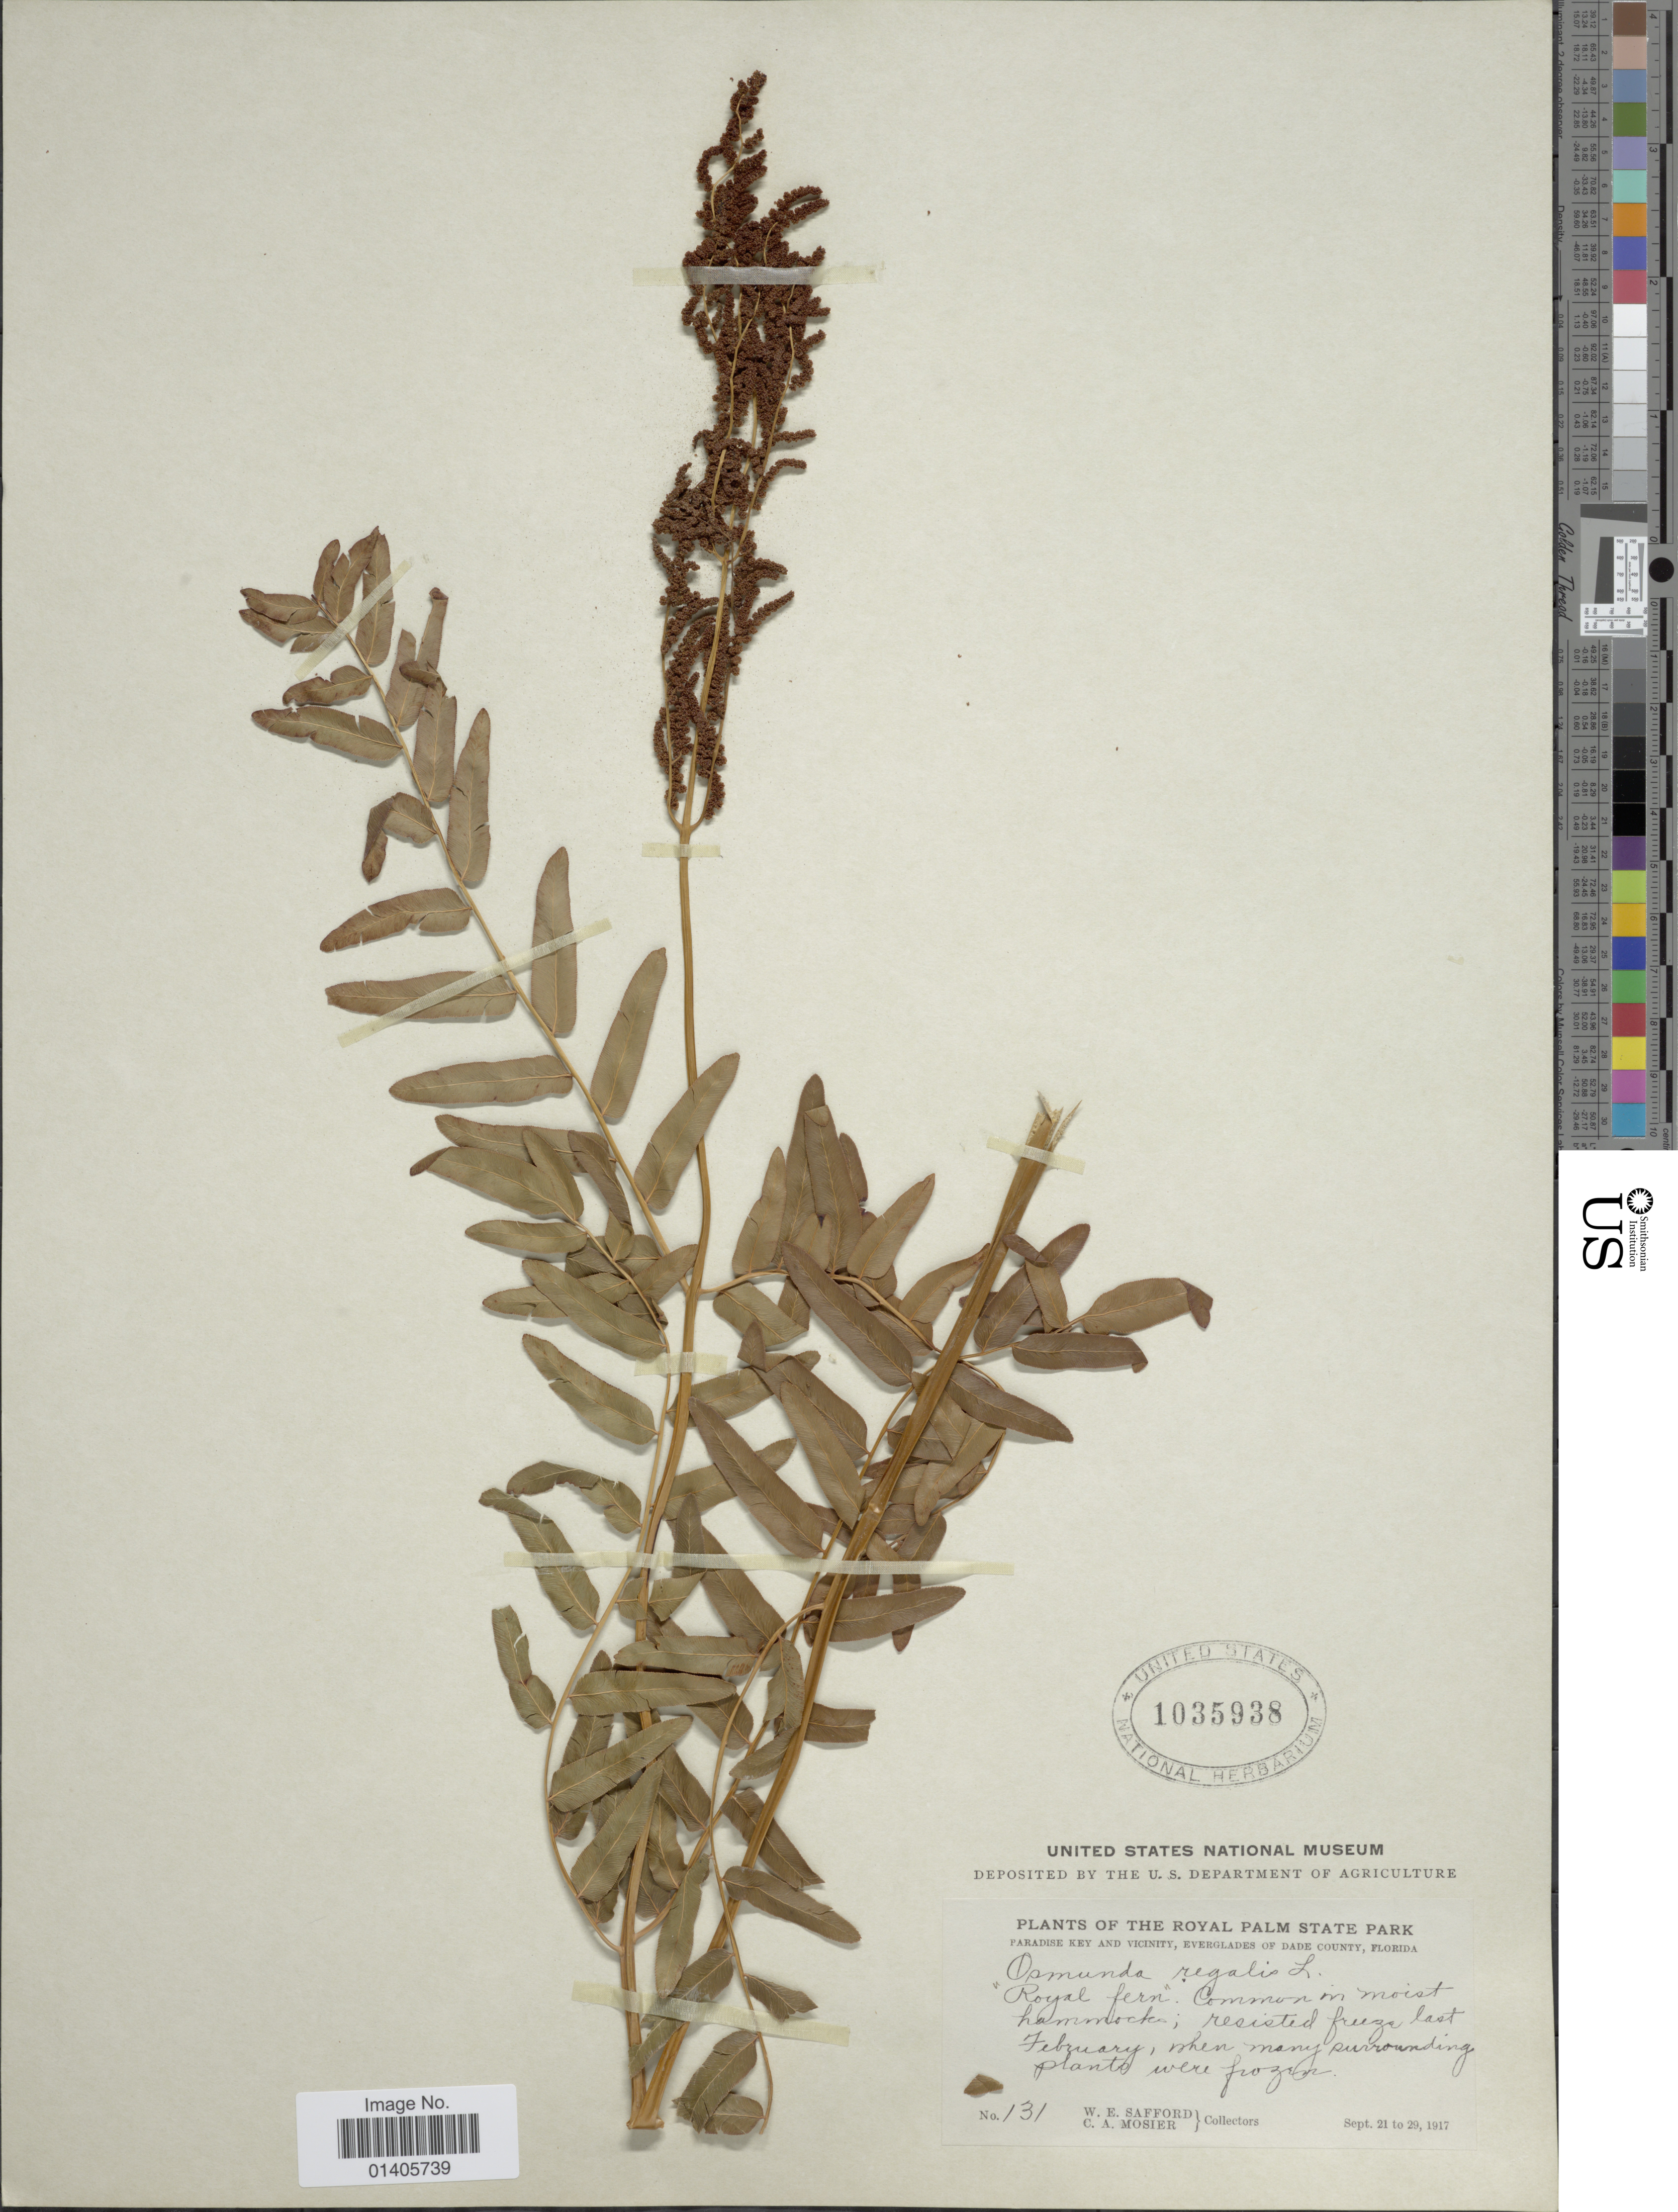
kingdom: Plantae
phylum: Tracheophyta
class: Polypodiopsida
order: Osmundales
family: Osmundaceae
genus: Osmunda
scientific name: Osmunda regalis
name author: L.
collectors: W. E. Safford & C. A. Mosier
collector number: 131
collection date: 1917-09-21/1917-09-29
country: United States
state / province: Florida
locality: The Royal Palm State Park, Paradise Key and vicinity, Everglades of Dade County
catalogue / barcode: US 1035938